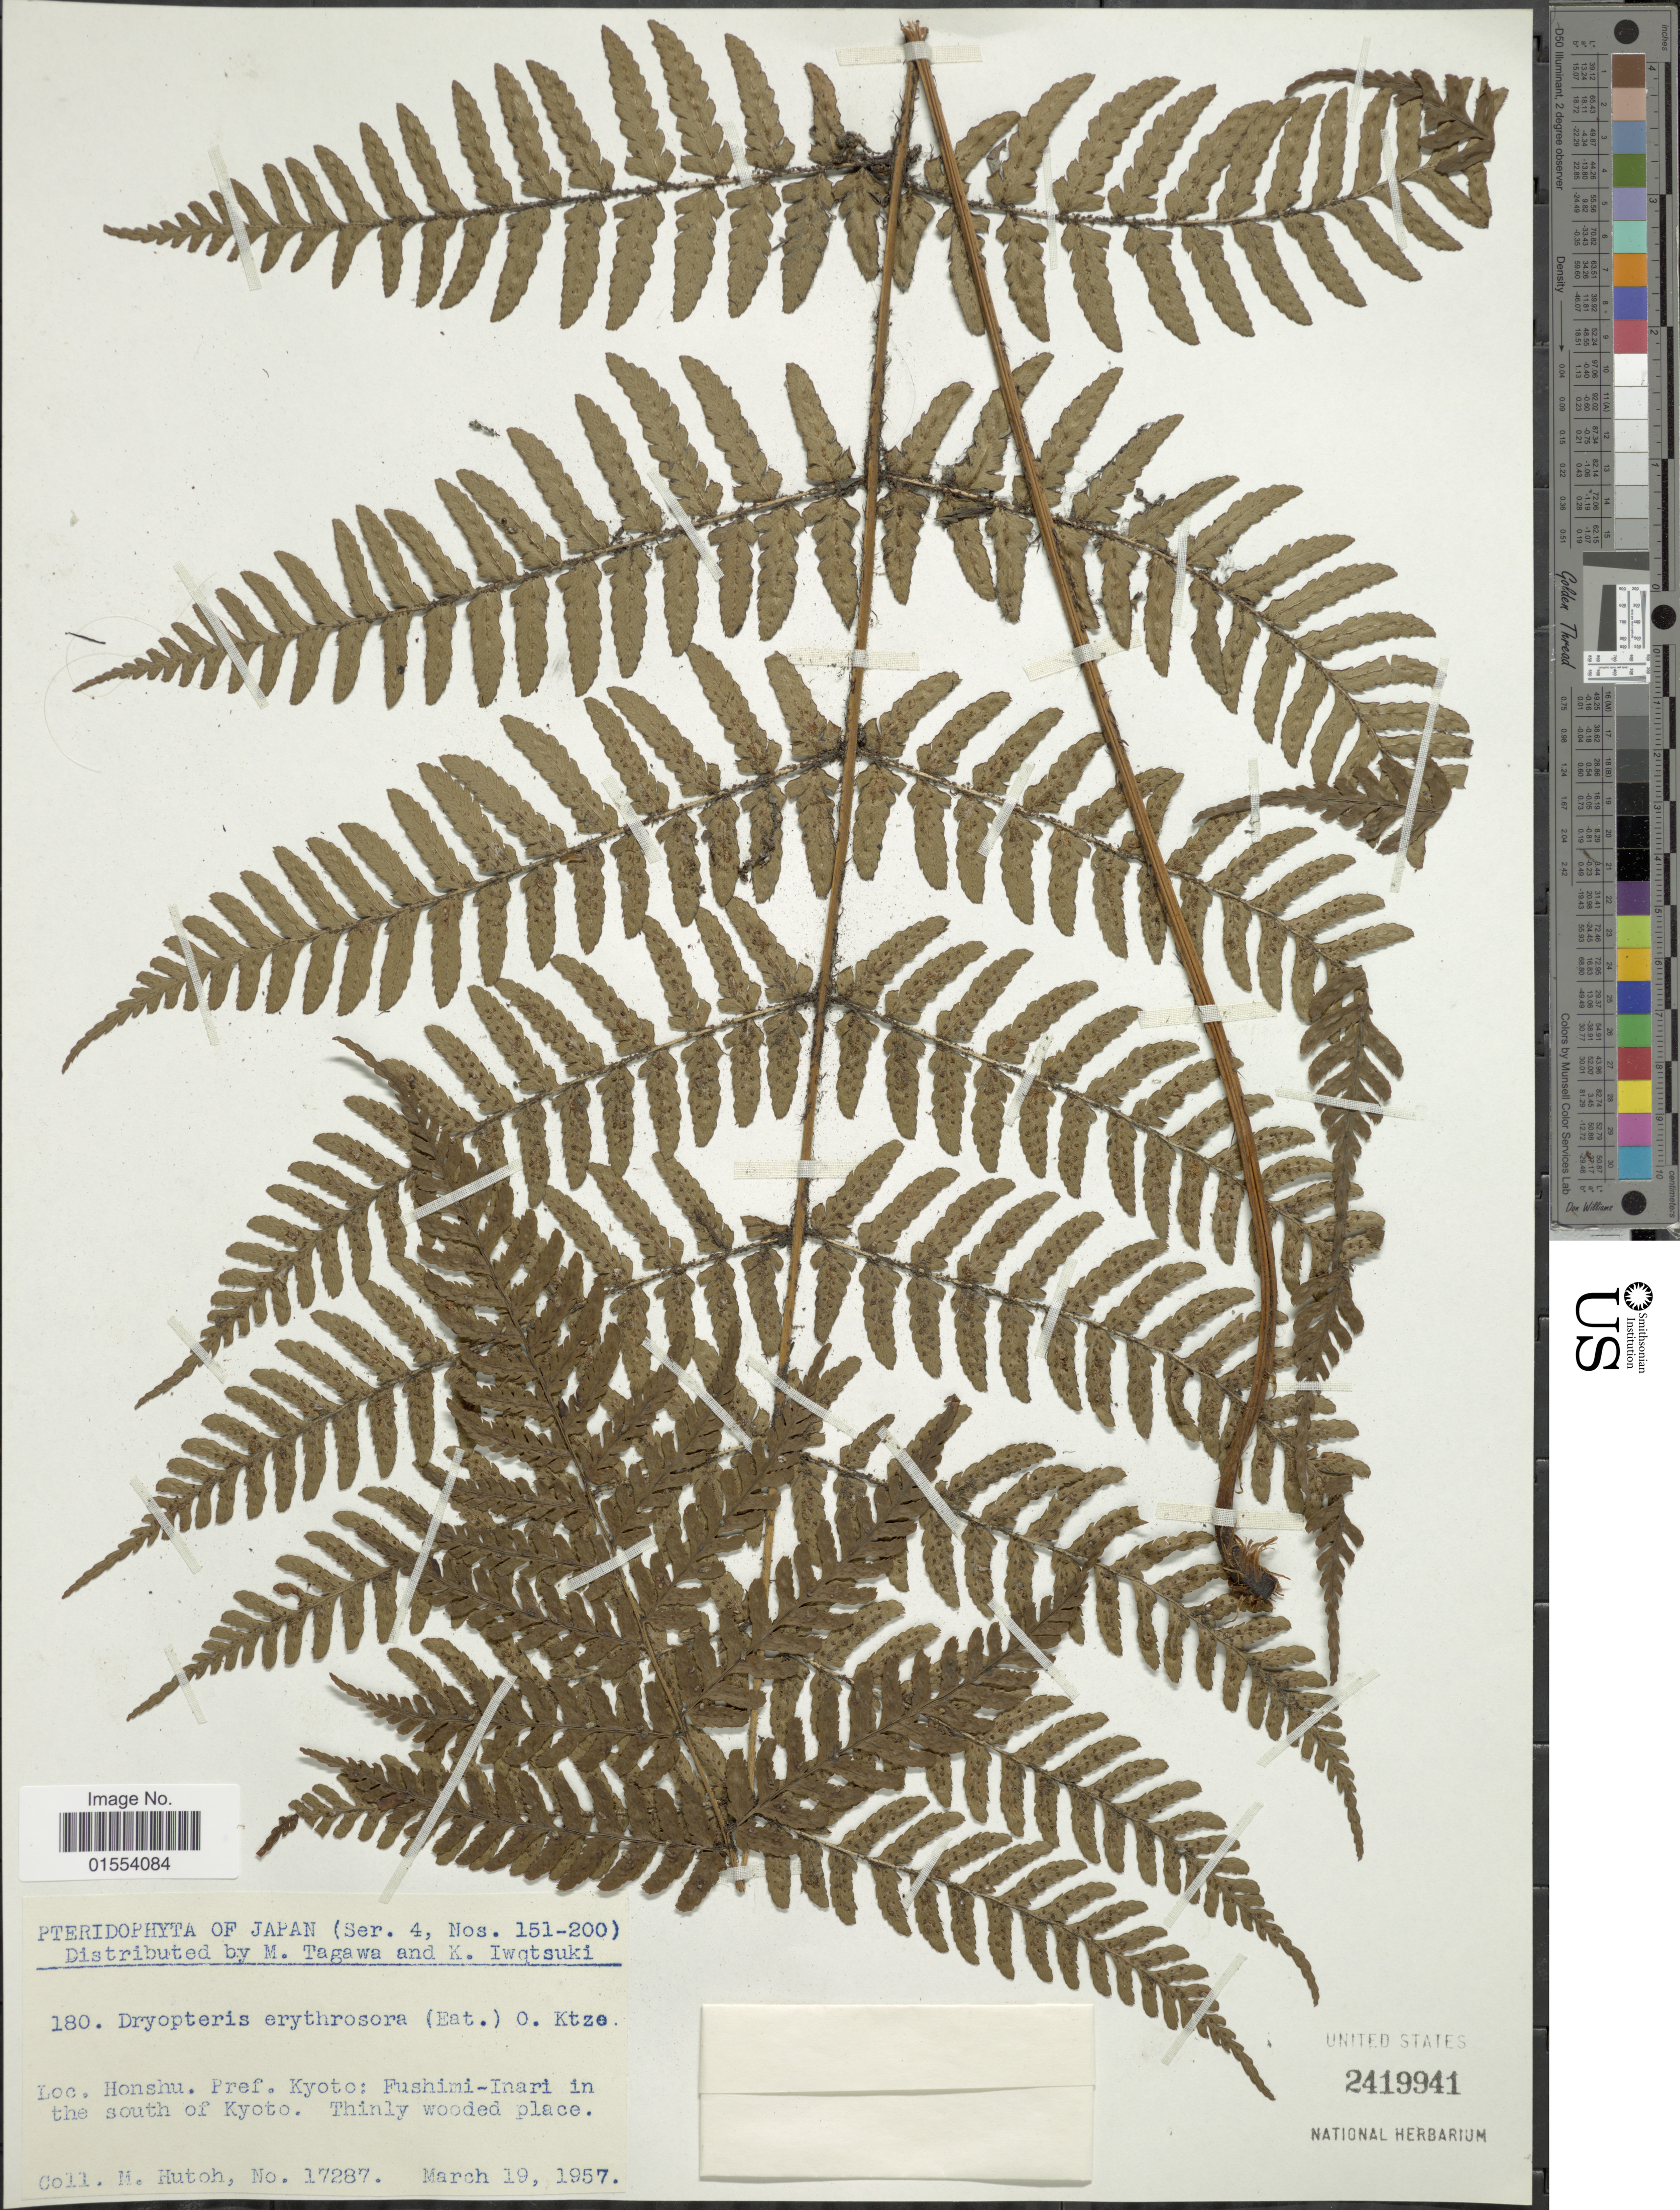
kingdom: Plantae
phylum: Tracheophyta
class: Polypodiopsida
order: Polypodiales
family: Dryopteridaceae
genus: Dryopteris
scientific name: Dryopteris erythrosora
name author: (D.C. Eaton) Kuntze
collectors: M. Hutoh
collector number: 17287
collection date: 1957-03-19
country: Japan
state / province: Kyoto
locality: Japan, Honshu. Pref. Kyoto: Fushimi-Inari in the south of Kyoto.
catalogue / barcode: US 2419941